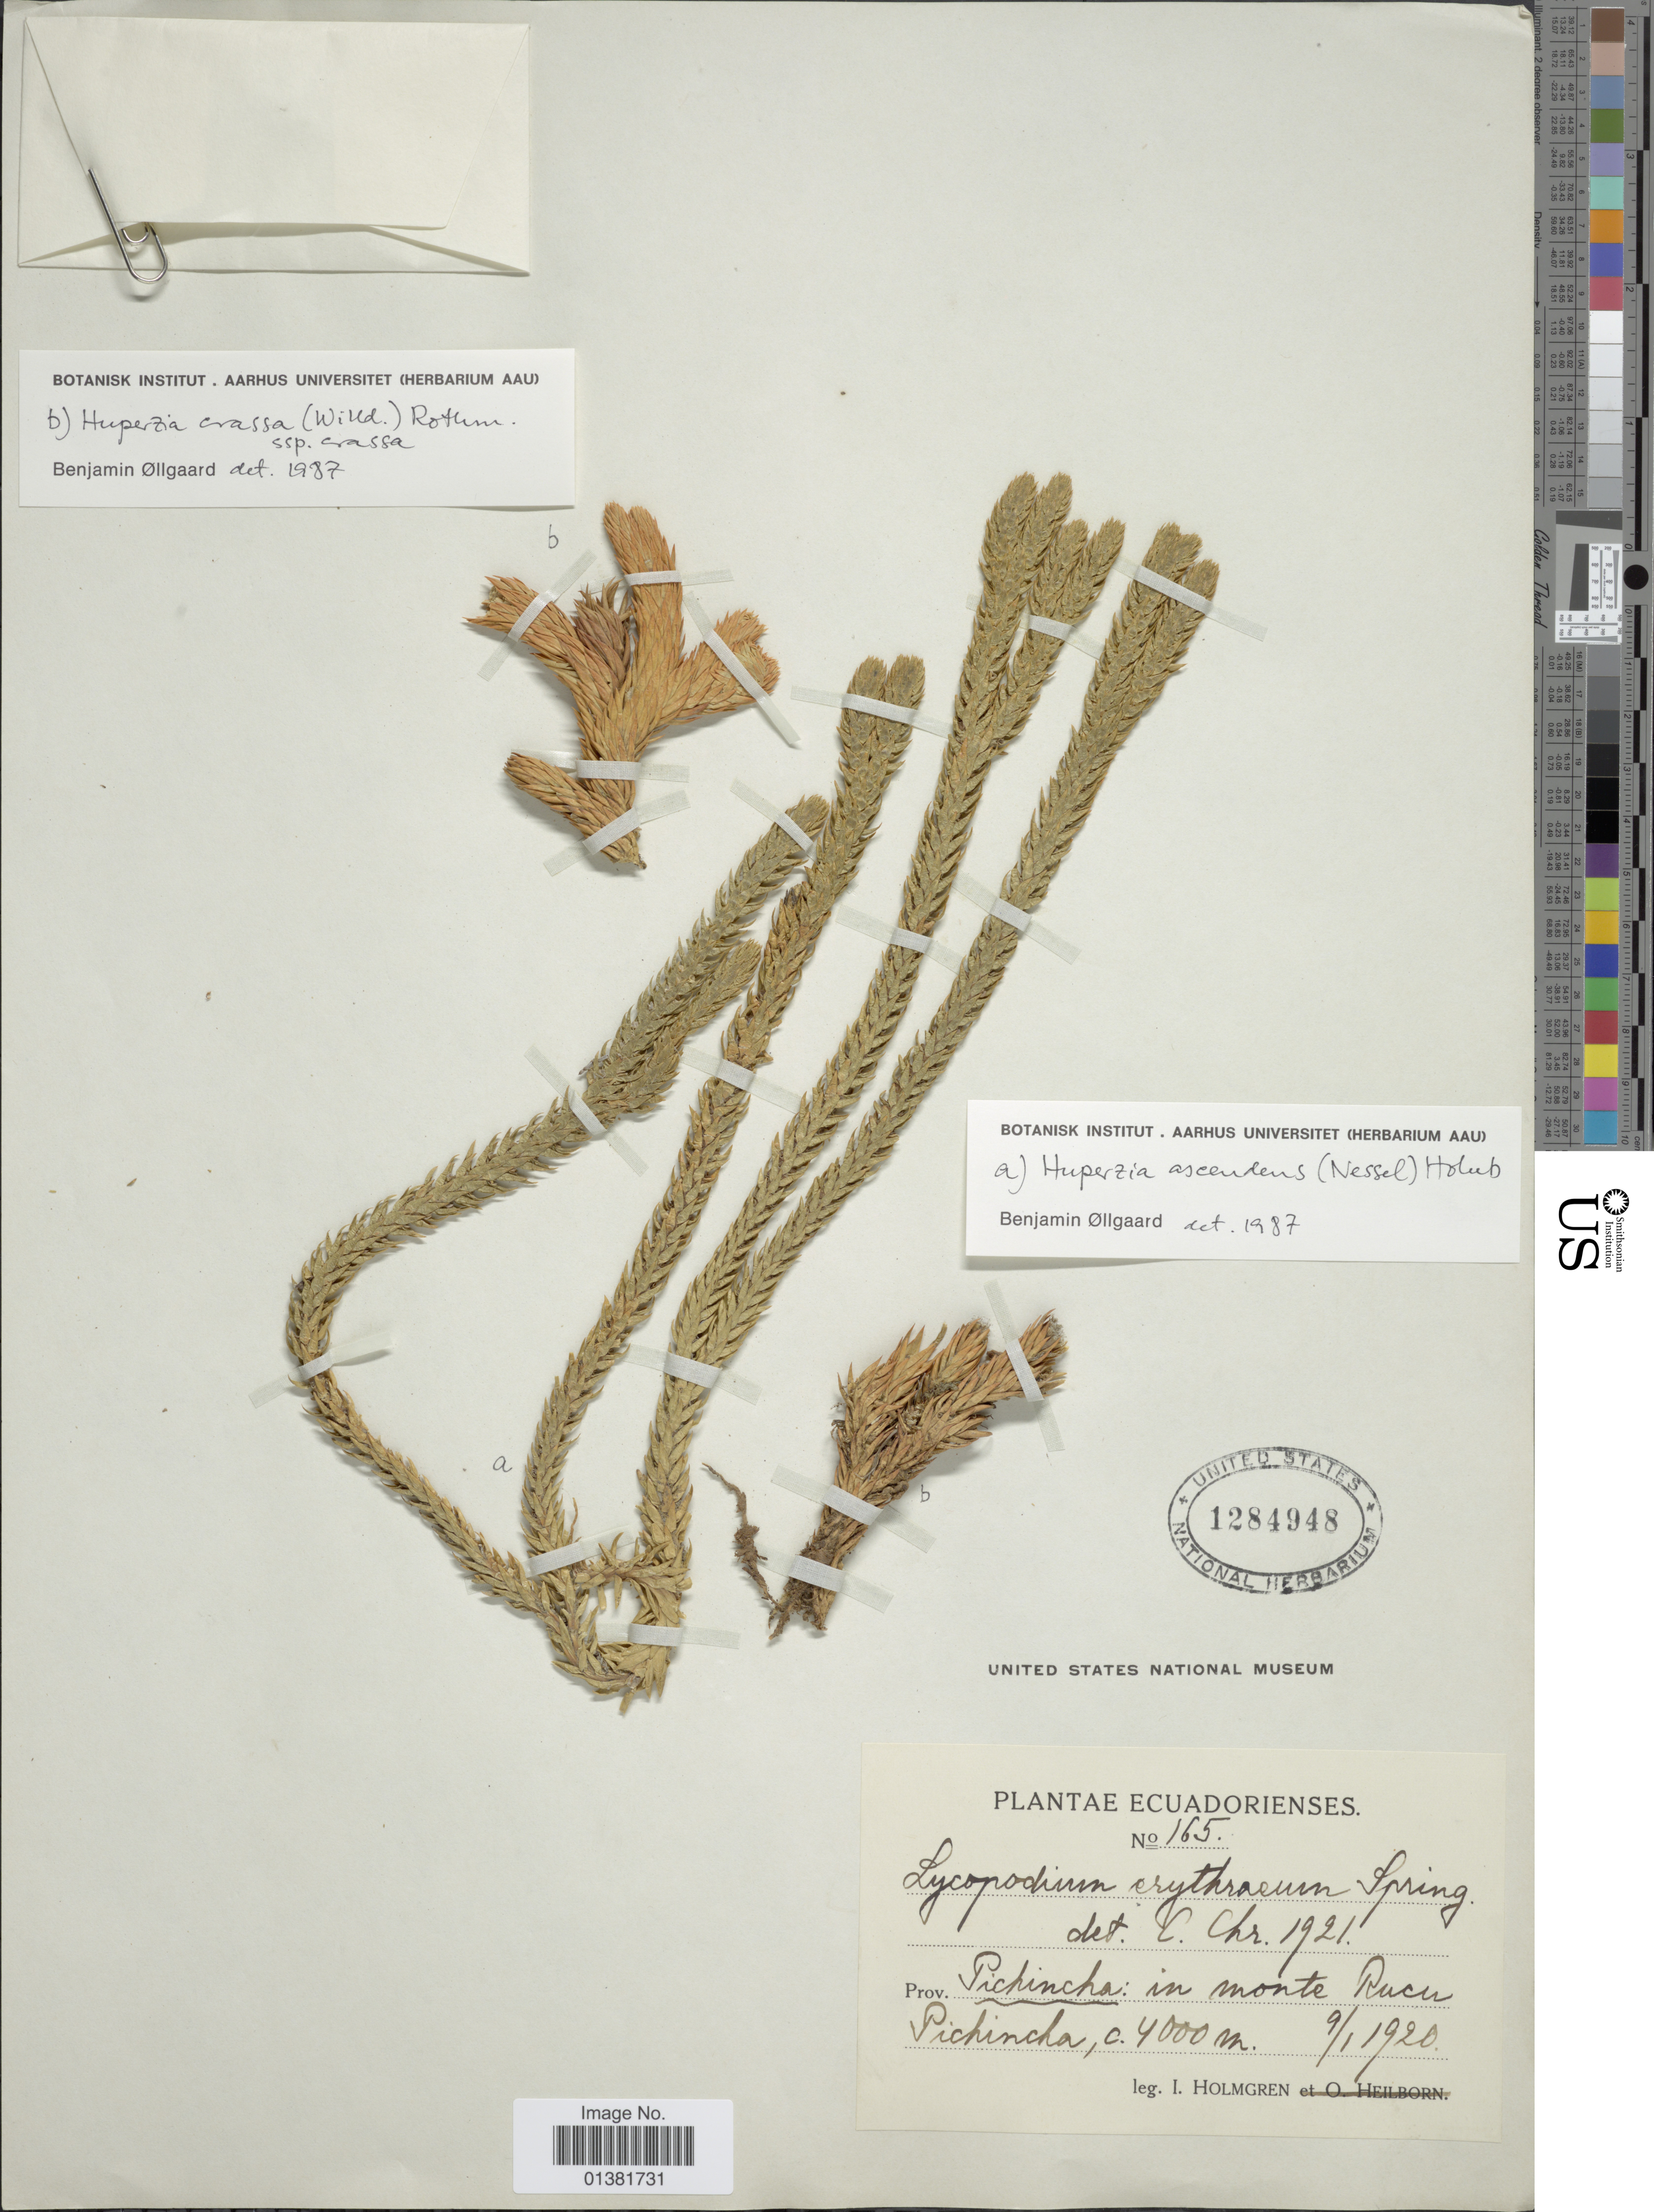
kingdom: Plantae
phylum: Tracheophyta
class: Lycopodiopsida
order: Lycopodiales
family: Lycopodiaceae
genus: Phlegmariurus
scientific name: Phlegmariurus ascendens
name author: (Herter ex Nessel) B. Øllg.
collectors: I. Holmgren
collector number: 165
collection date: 1920-01-09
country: Ecuador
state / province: Pichincha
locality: In monte Rucu Pichincha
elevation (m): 4000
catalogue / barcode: US 1284948